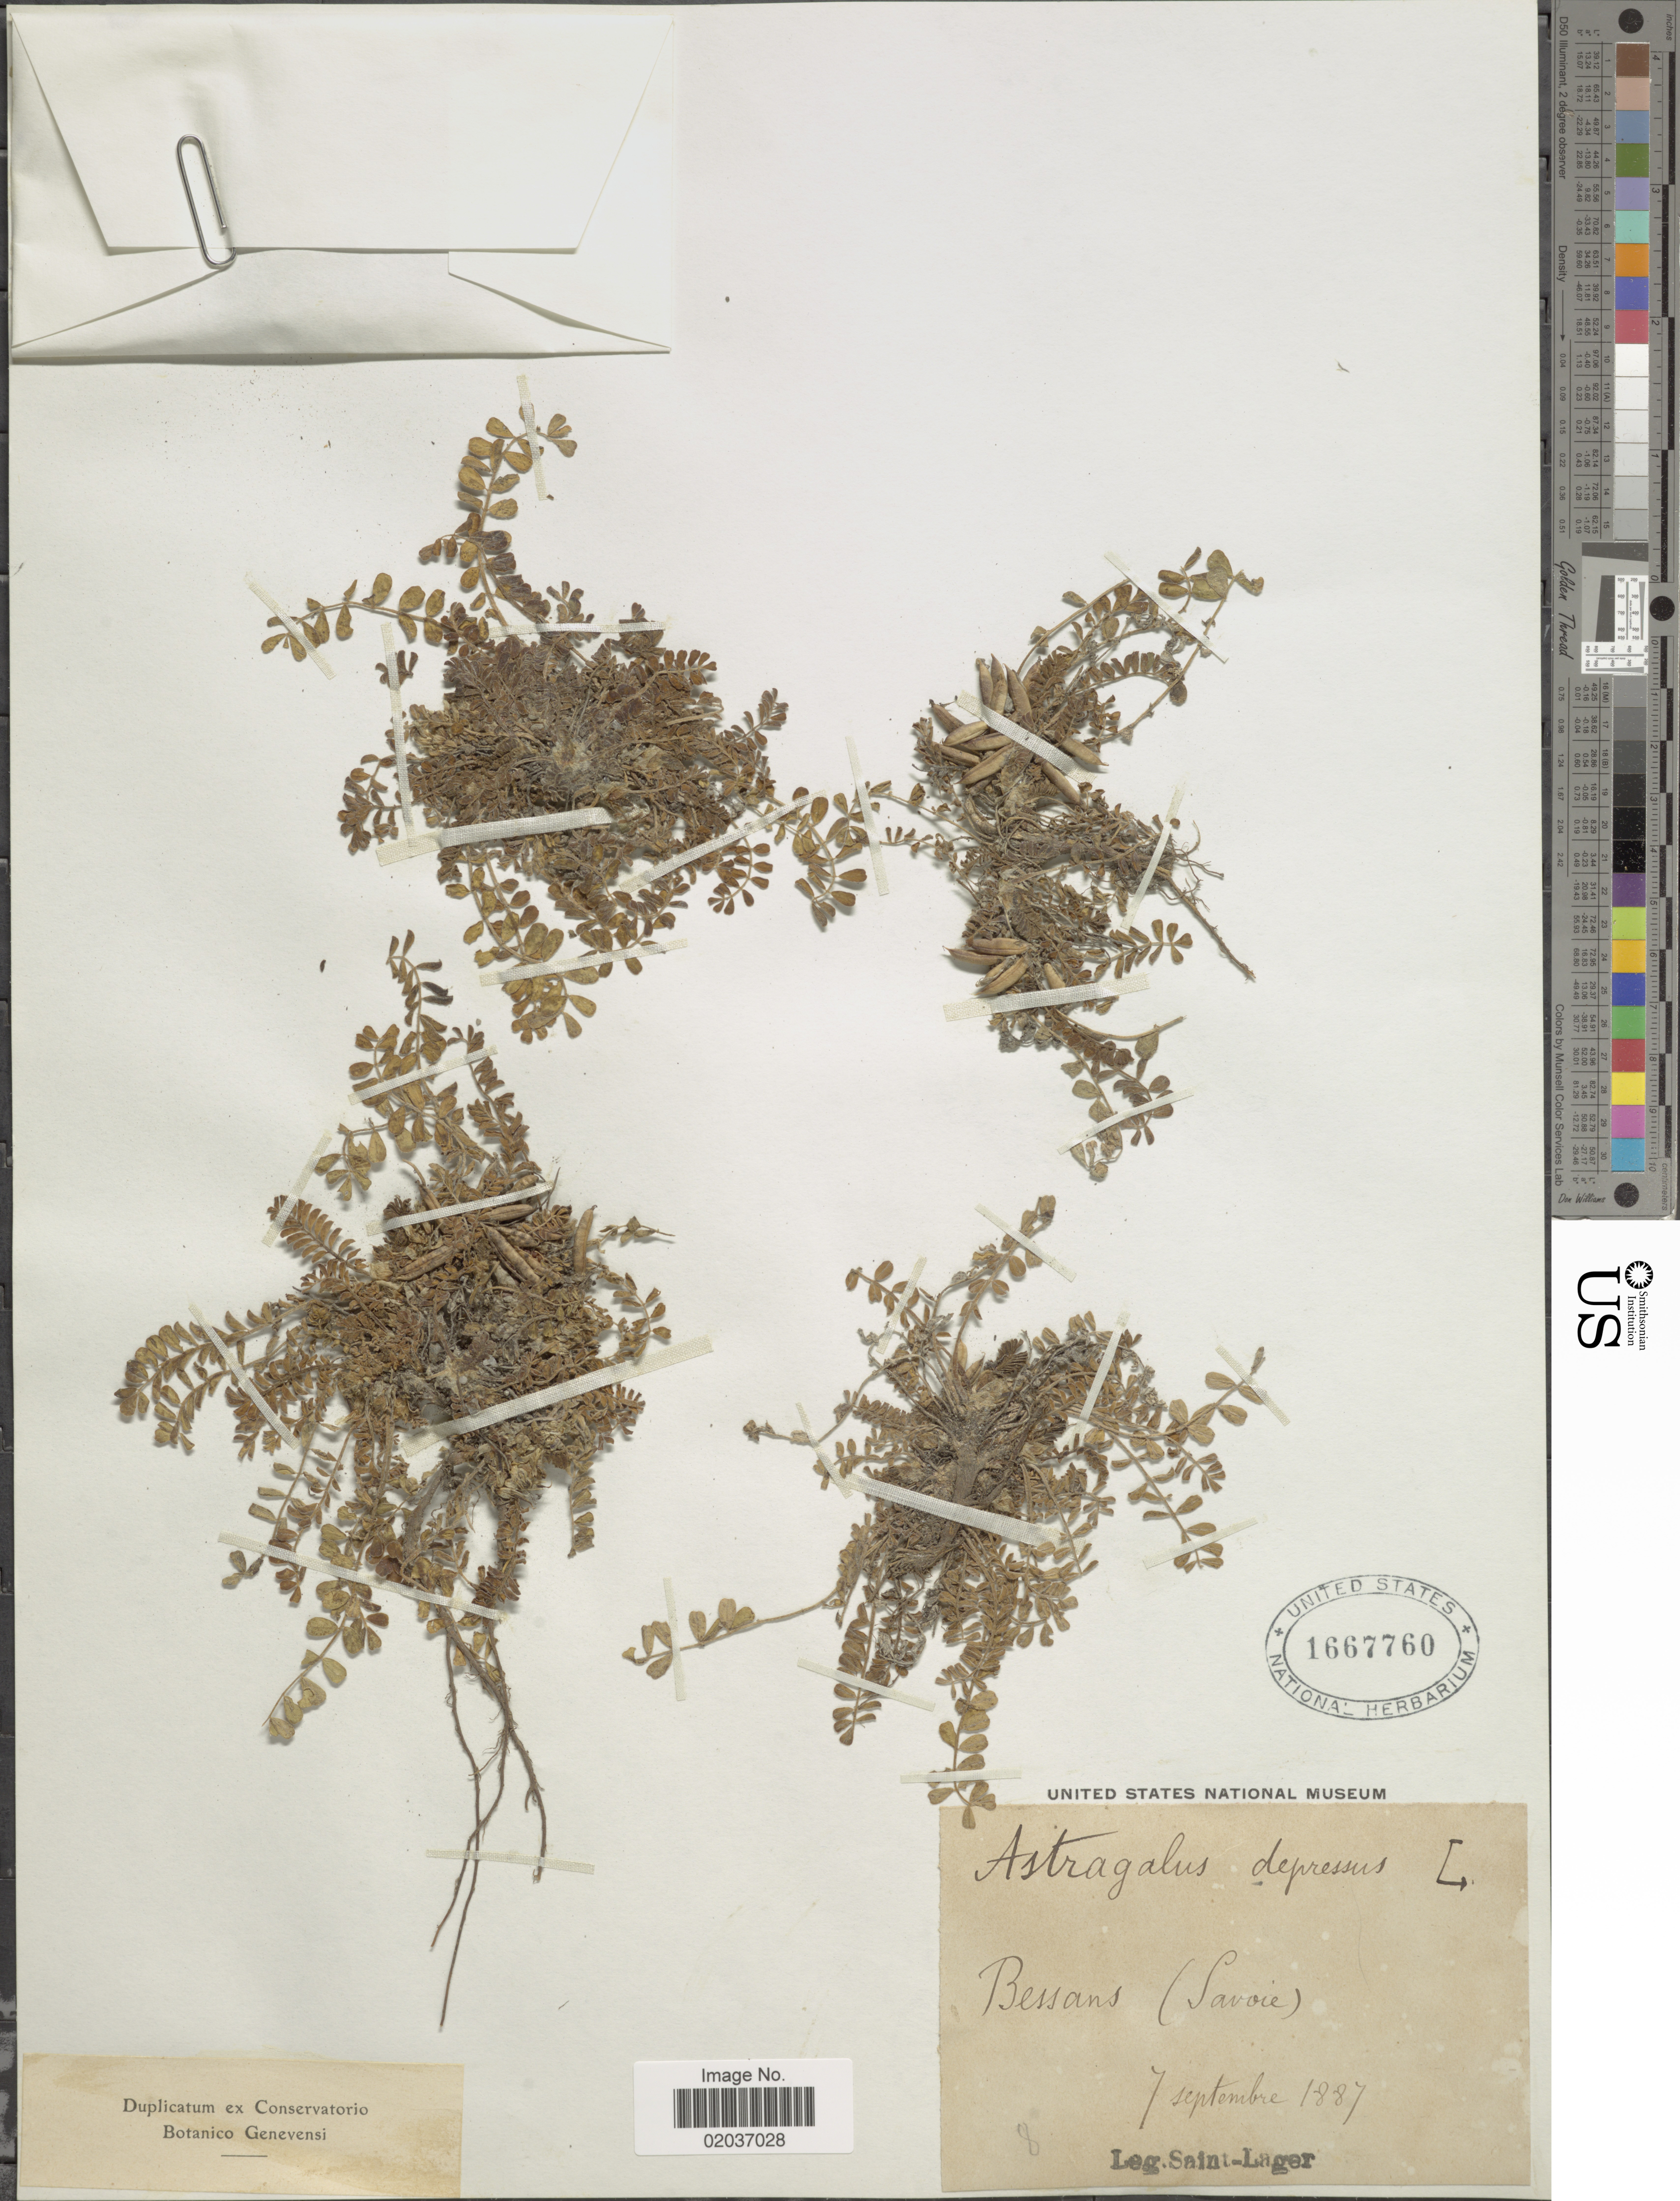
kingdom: Plantae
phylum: Tracheophyta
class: Magnoliopsida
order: Fabales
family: Fabaceae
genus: Astragalus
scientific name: Astragalus depressus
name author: L.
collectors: Saint-Lager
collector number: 8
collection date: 1887-09-07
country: France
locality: Bessans (Savoie)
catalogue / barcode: US 1667760